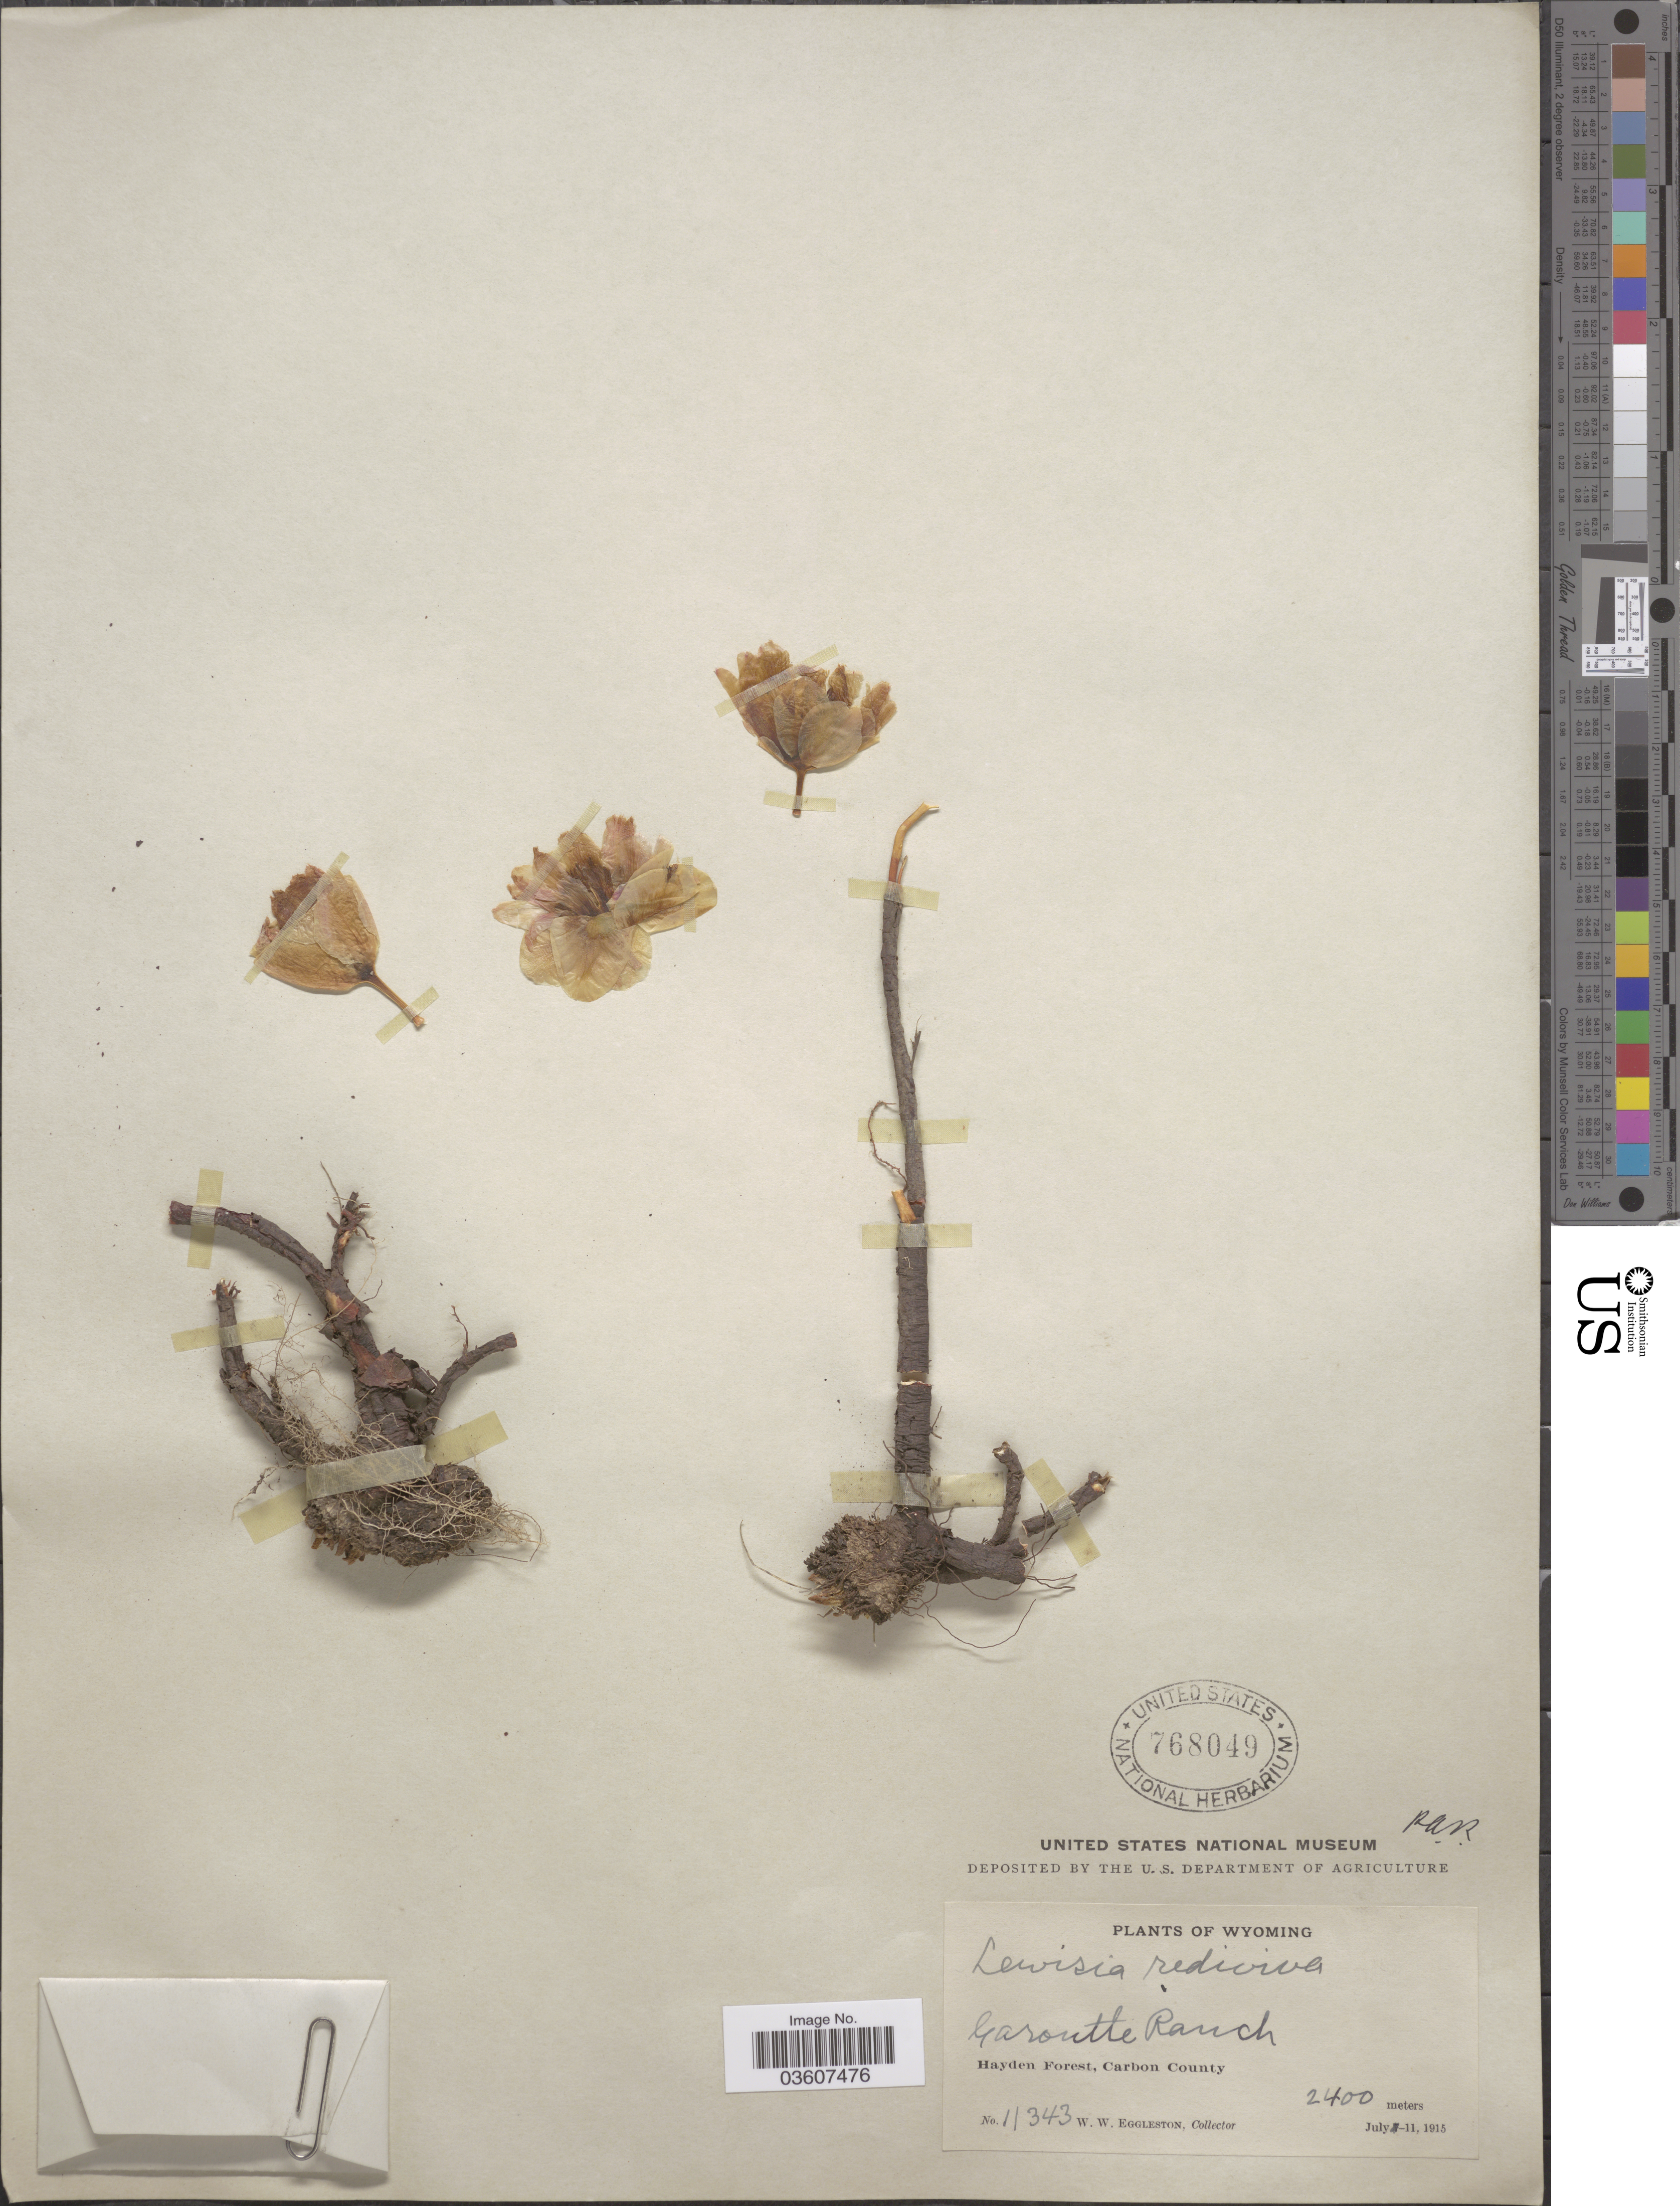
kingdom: Plantae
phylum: Tracheophyta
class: Magnoliopsida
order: Caryophyllales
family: Montiaceae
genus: Lewisia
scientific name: Lewisia rediviva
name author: Pursh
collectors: W. W. Eggleston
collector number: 11343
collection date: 1915-07-11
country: United States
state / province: Wyoming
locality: Garoutte Ranch. Hayden Forest, Carbon County.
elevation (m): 2400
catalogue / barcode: US 768049